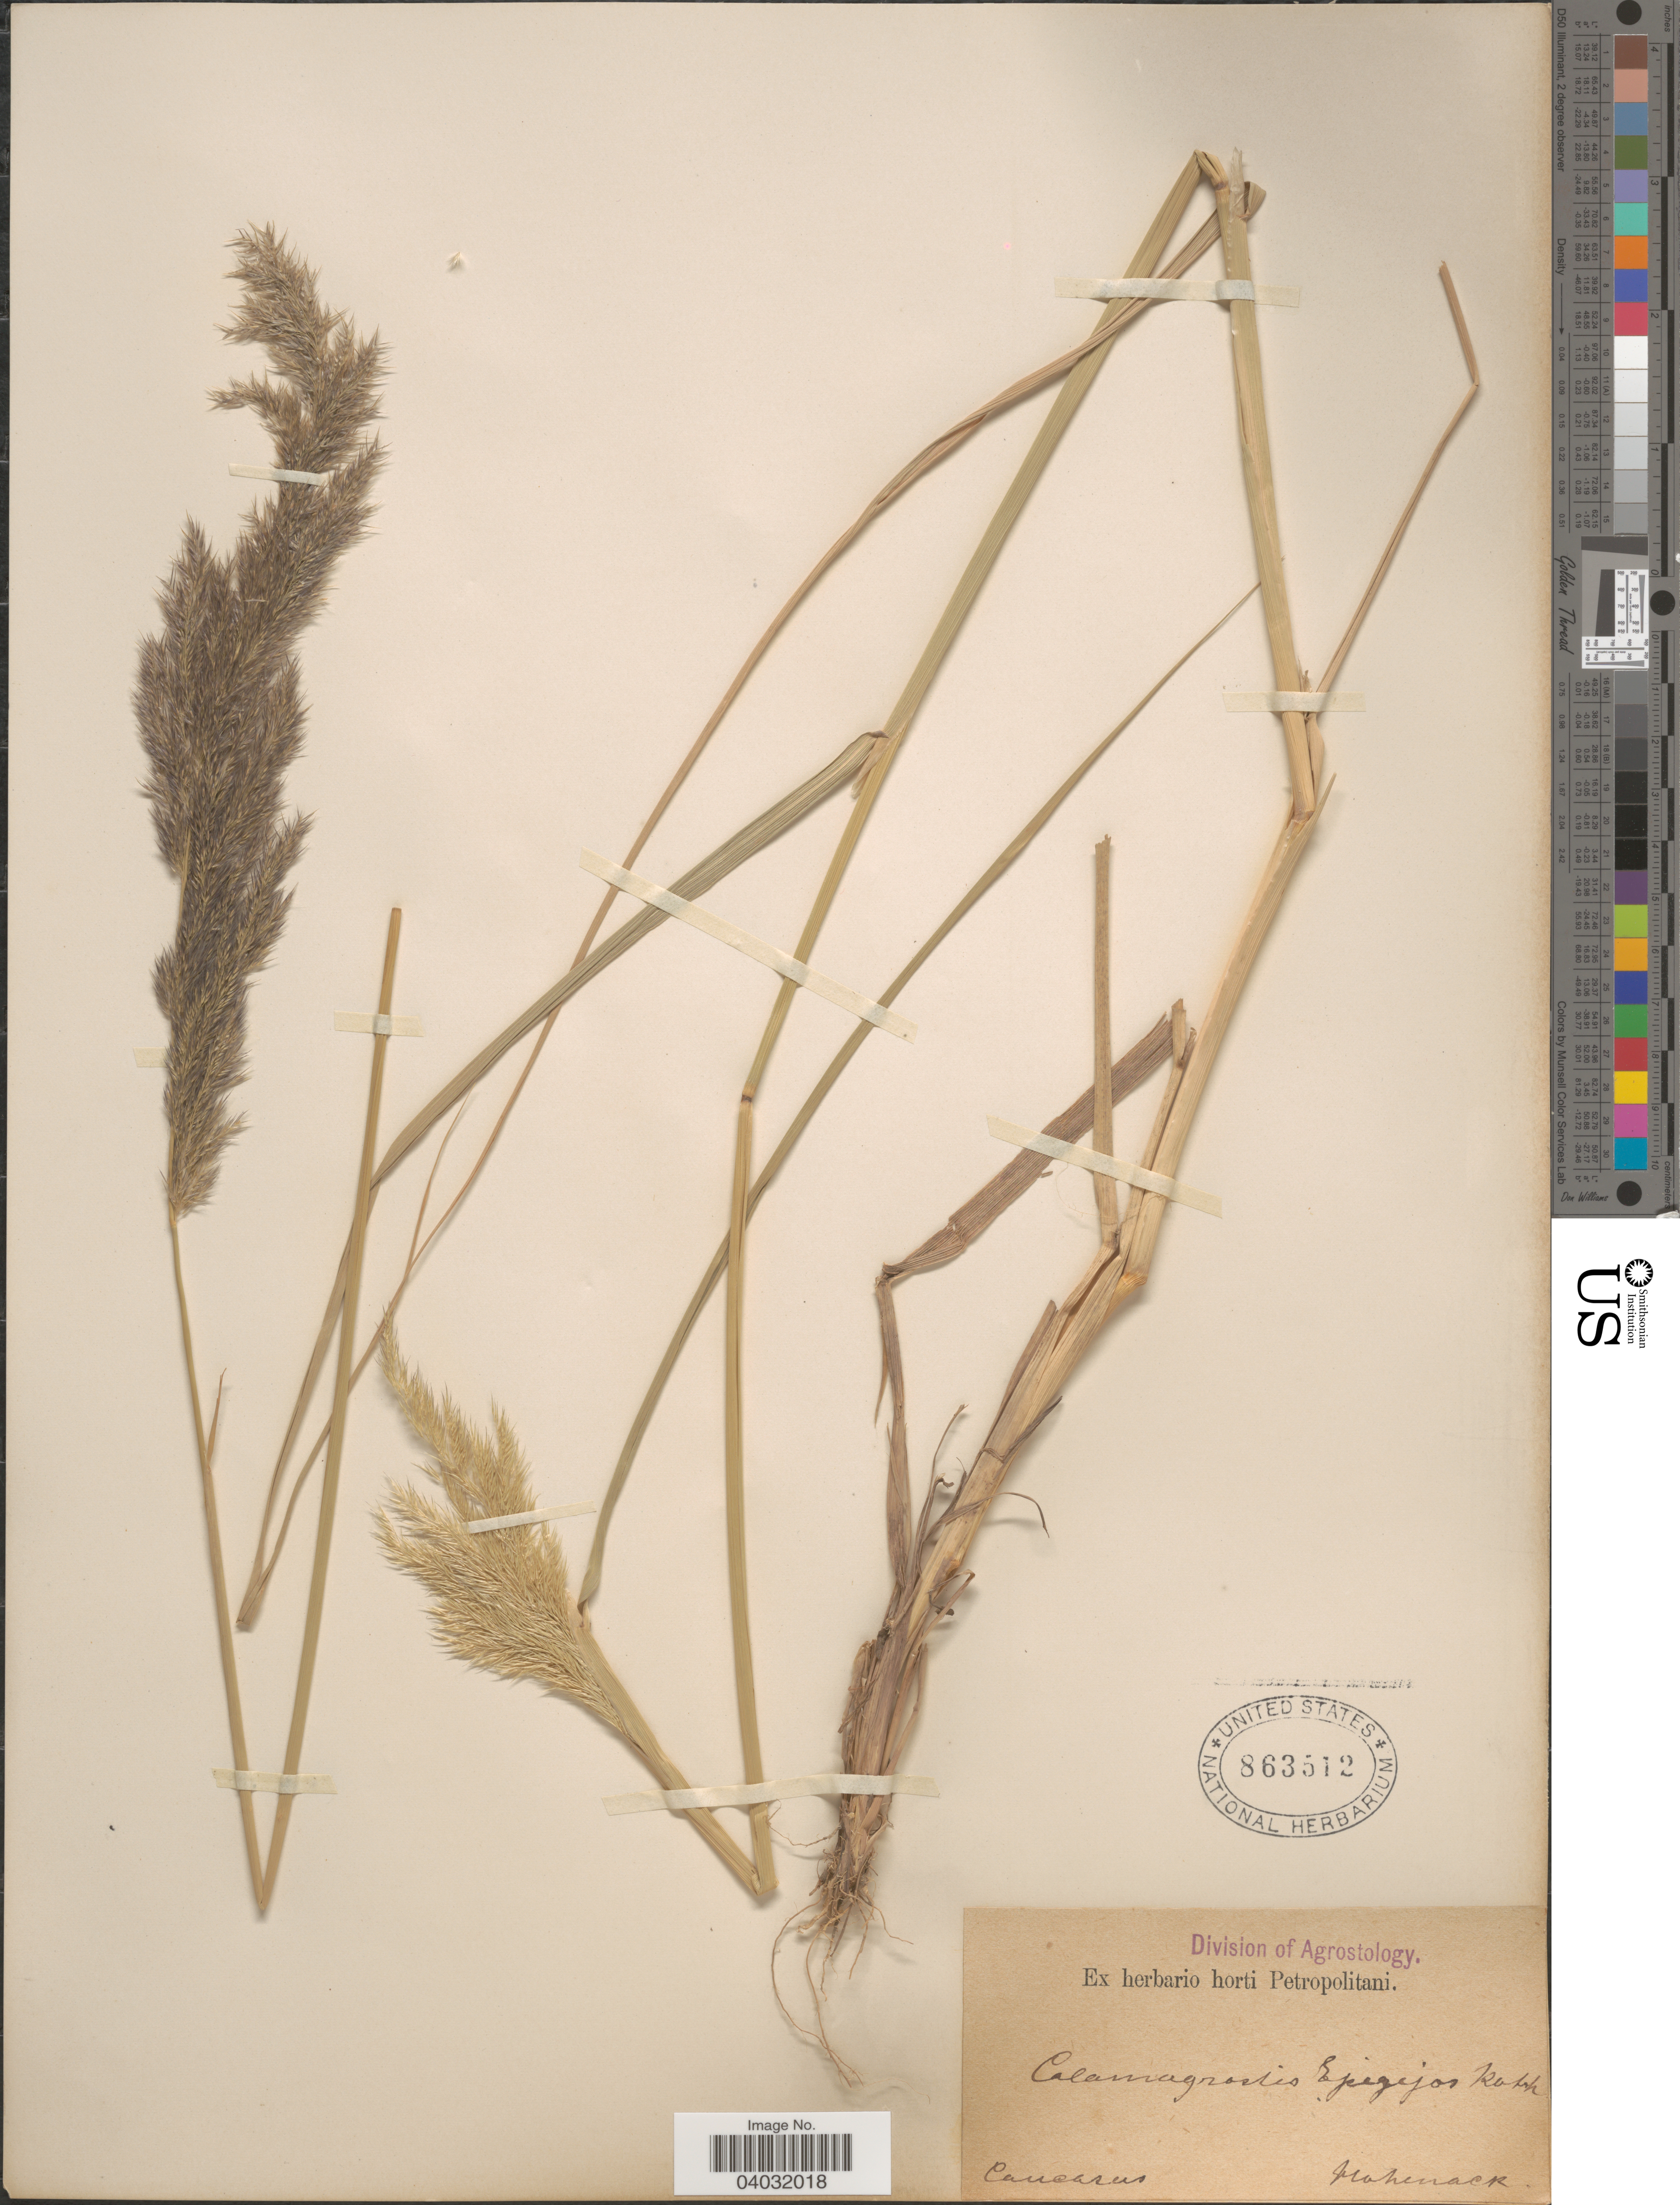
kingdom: Plantae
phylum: Tracheophyta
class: Liliopsida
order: Poales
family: Poaceae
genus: Calamagrostis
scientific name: Calamagrostis epigeios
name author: (L.) Roth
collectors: Hohenack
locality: Caucasus.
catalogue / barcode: US 863512